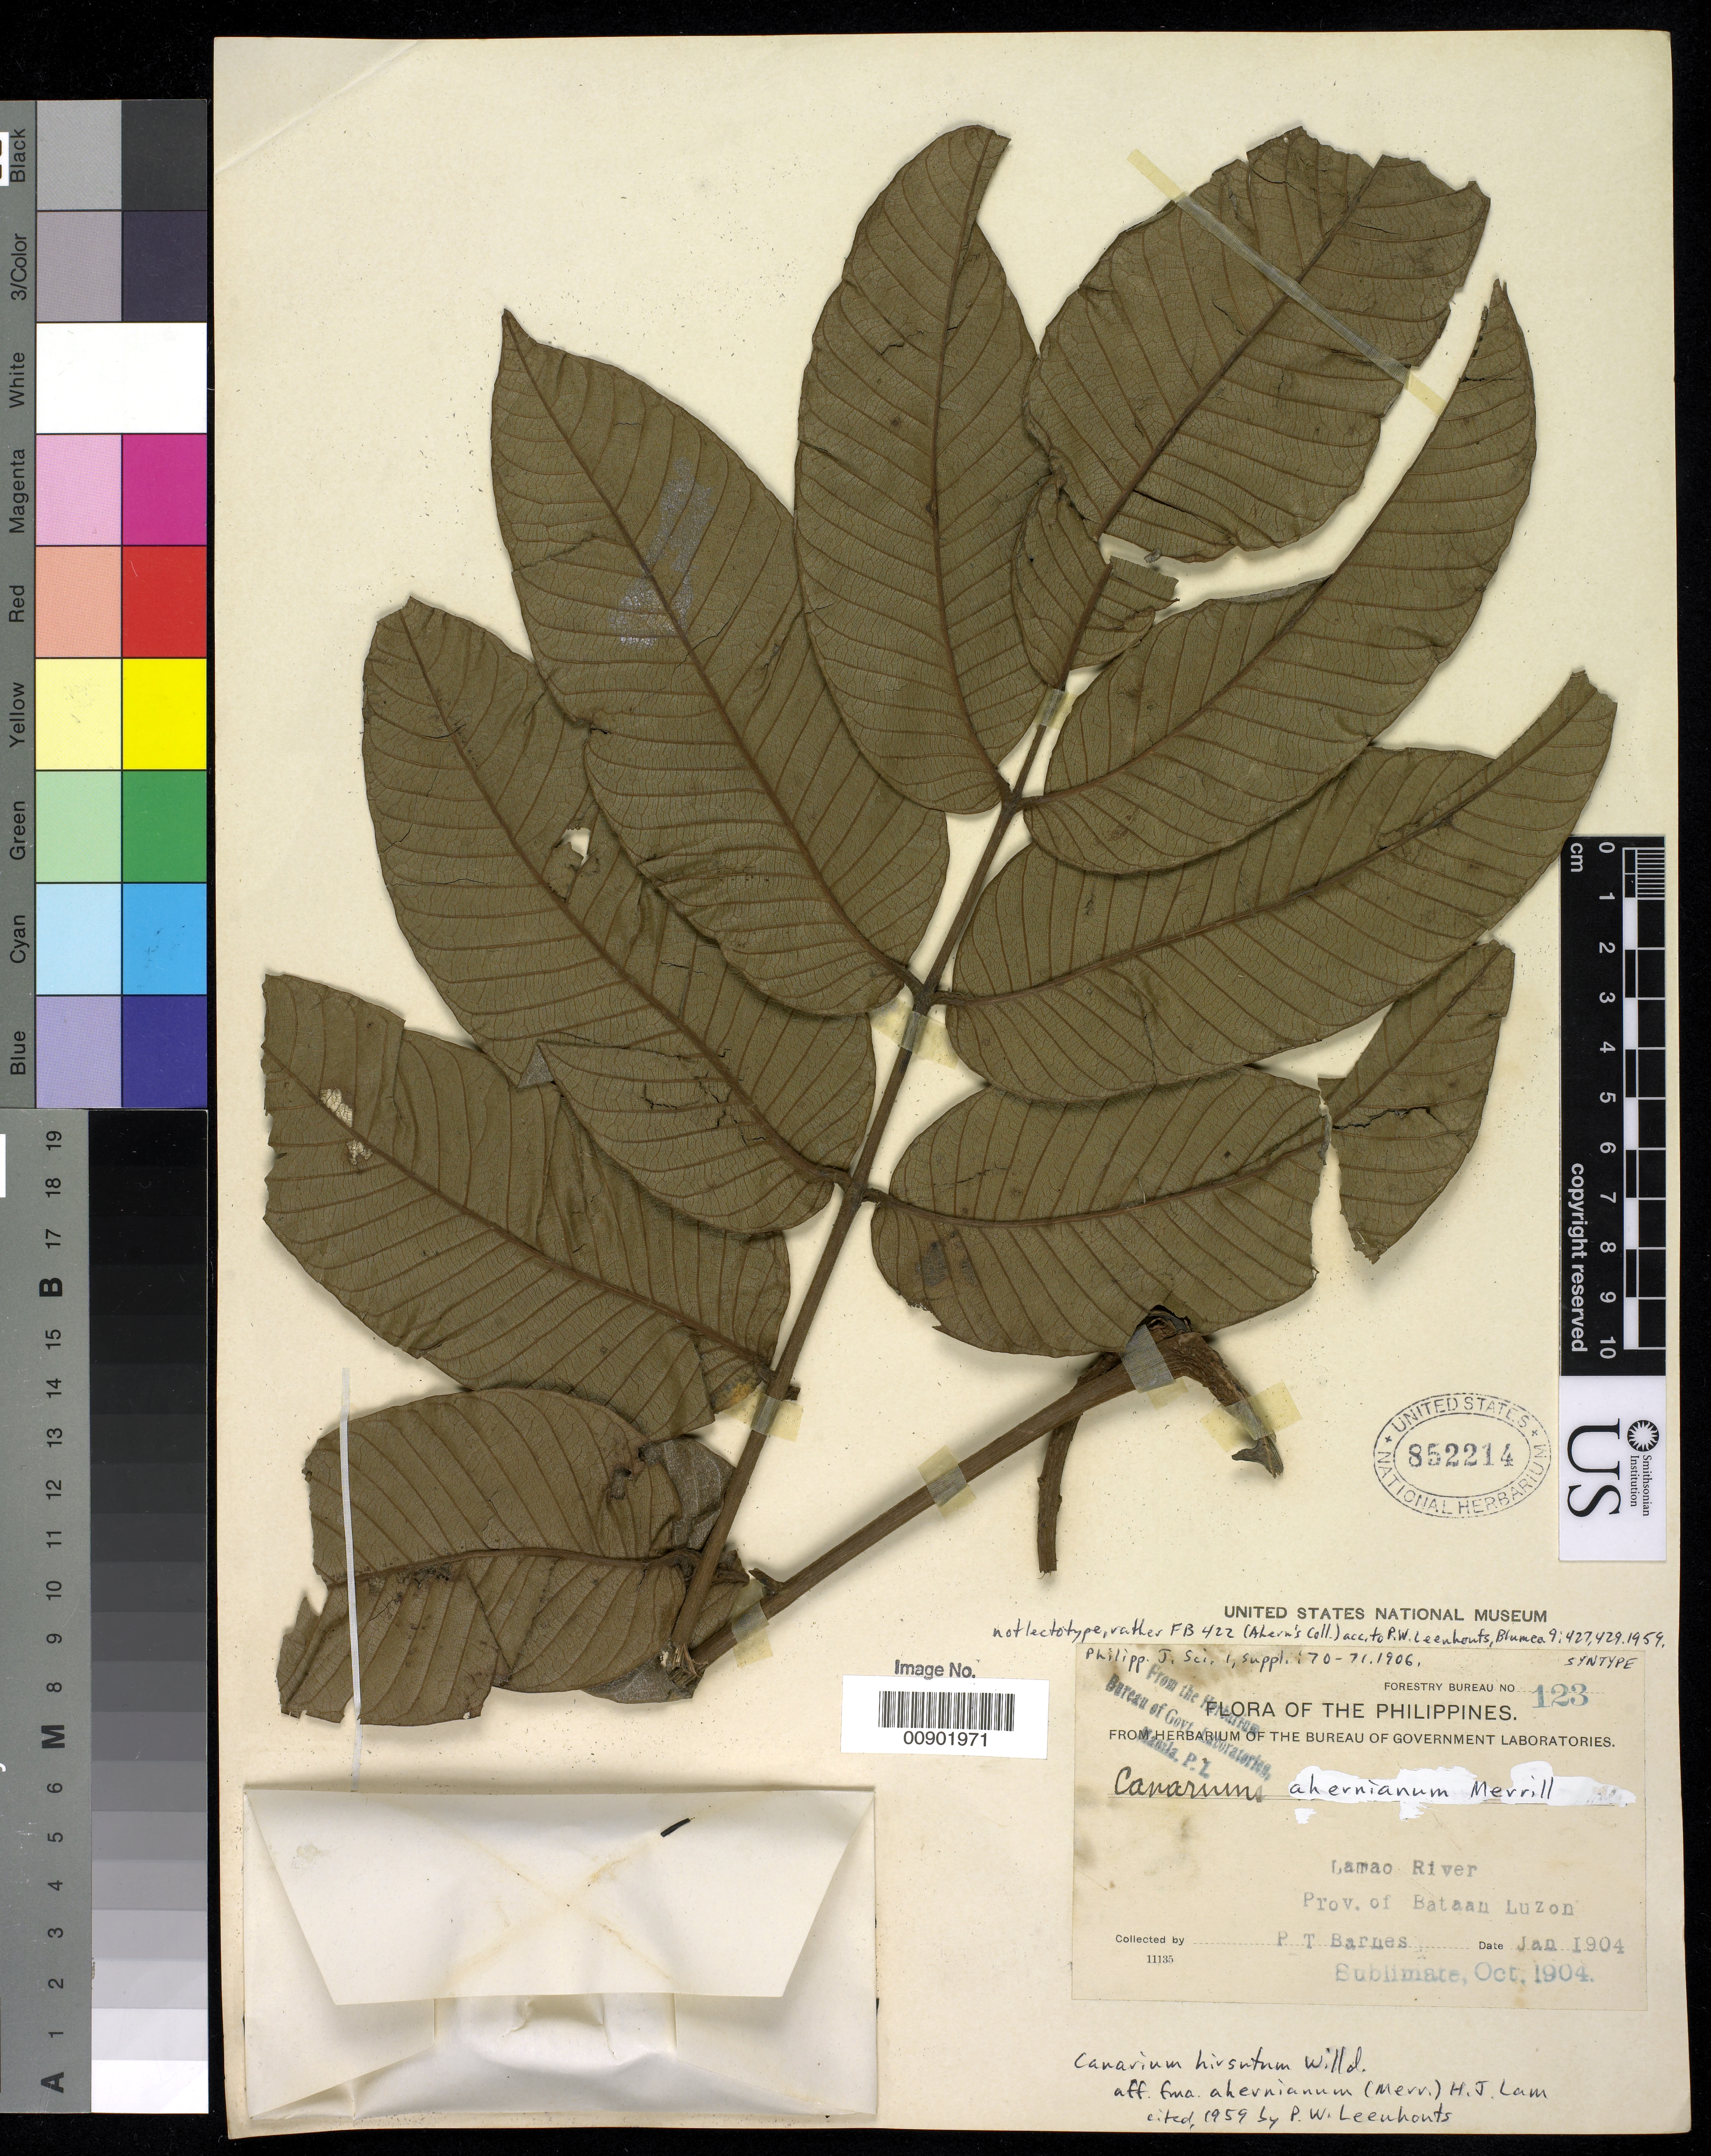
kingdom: Plantae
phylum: Tracheophyta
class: Magnoliopsida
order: Sapindales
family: Burseraceae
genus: Canarium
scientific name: Canarium ahernianum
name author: Merr.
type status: Syntype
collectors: P. Barnes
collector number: For. Bur. 123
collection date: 1904-01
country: Philippines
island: Luzon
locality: Lamao River, Prov. of Bataan Luzon.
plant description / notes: Currently accepted name as cited by Leenhouts, 1959.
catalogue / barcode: US 852214